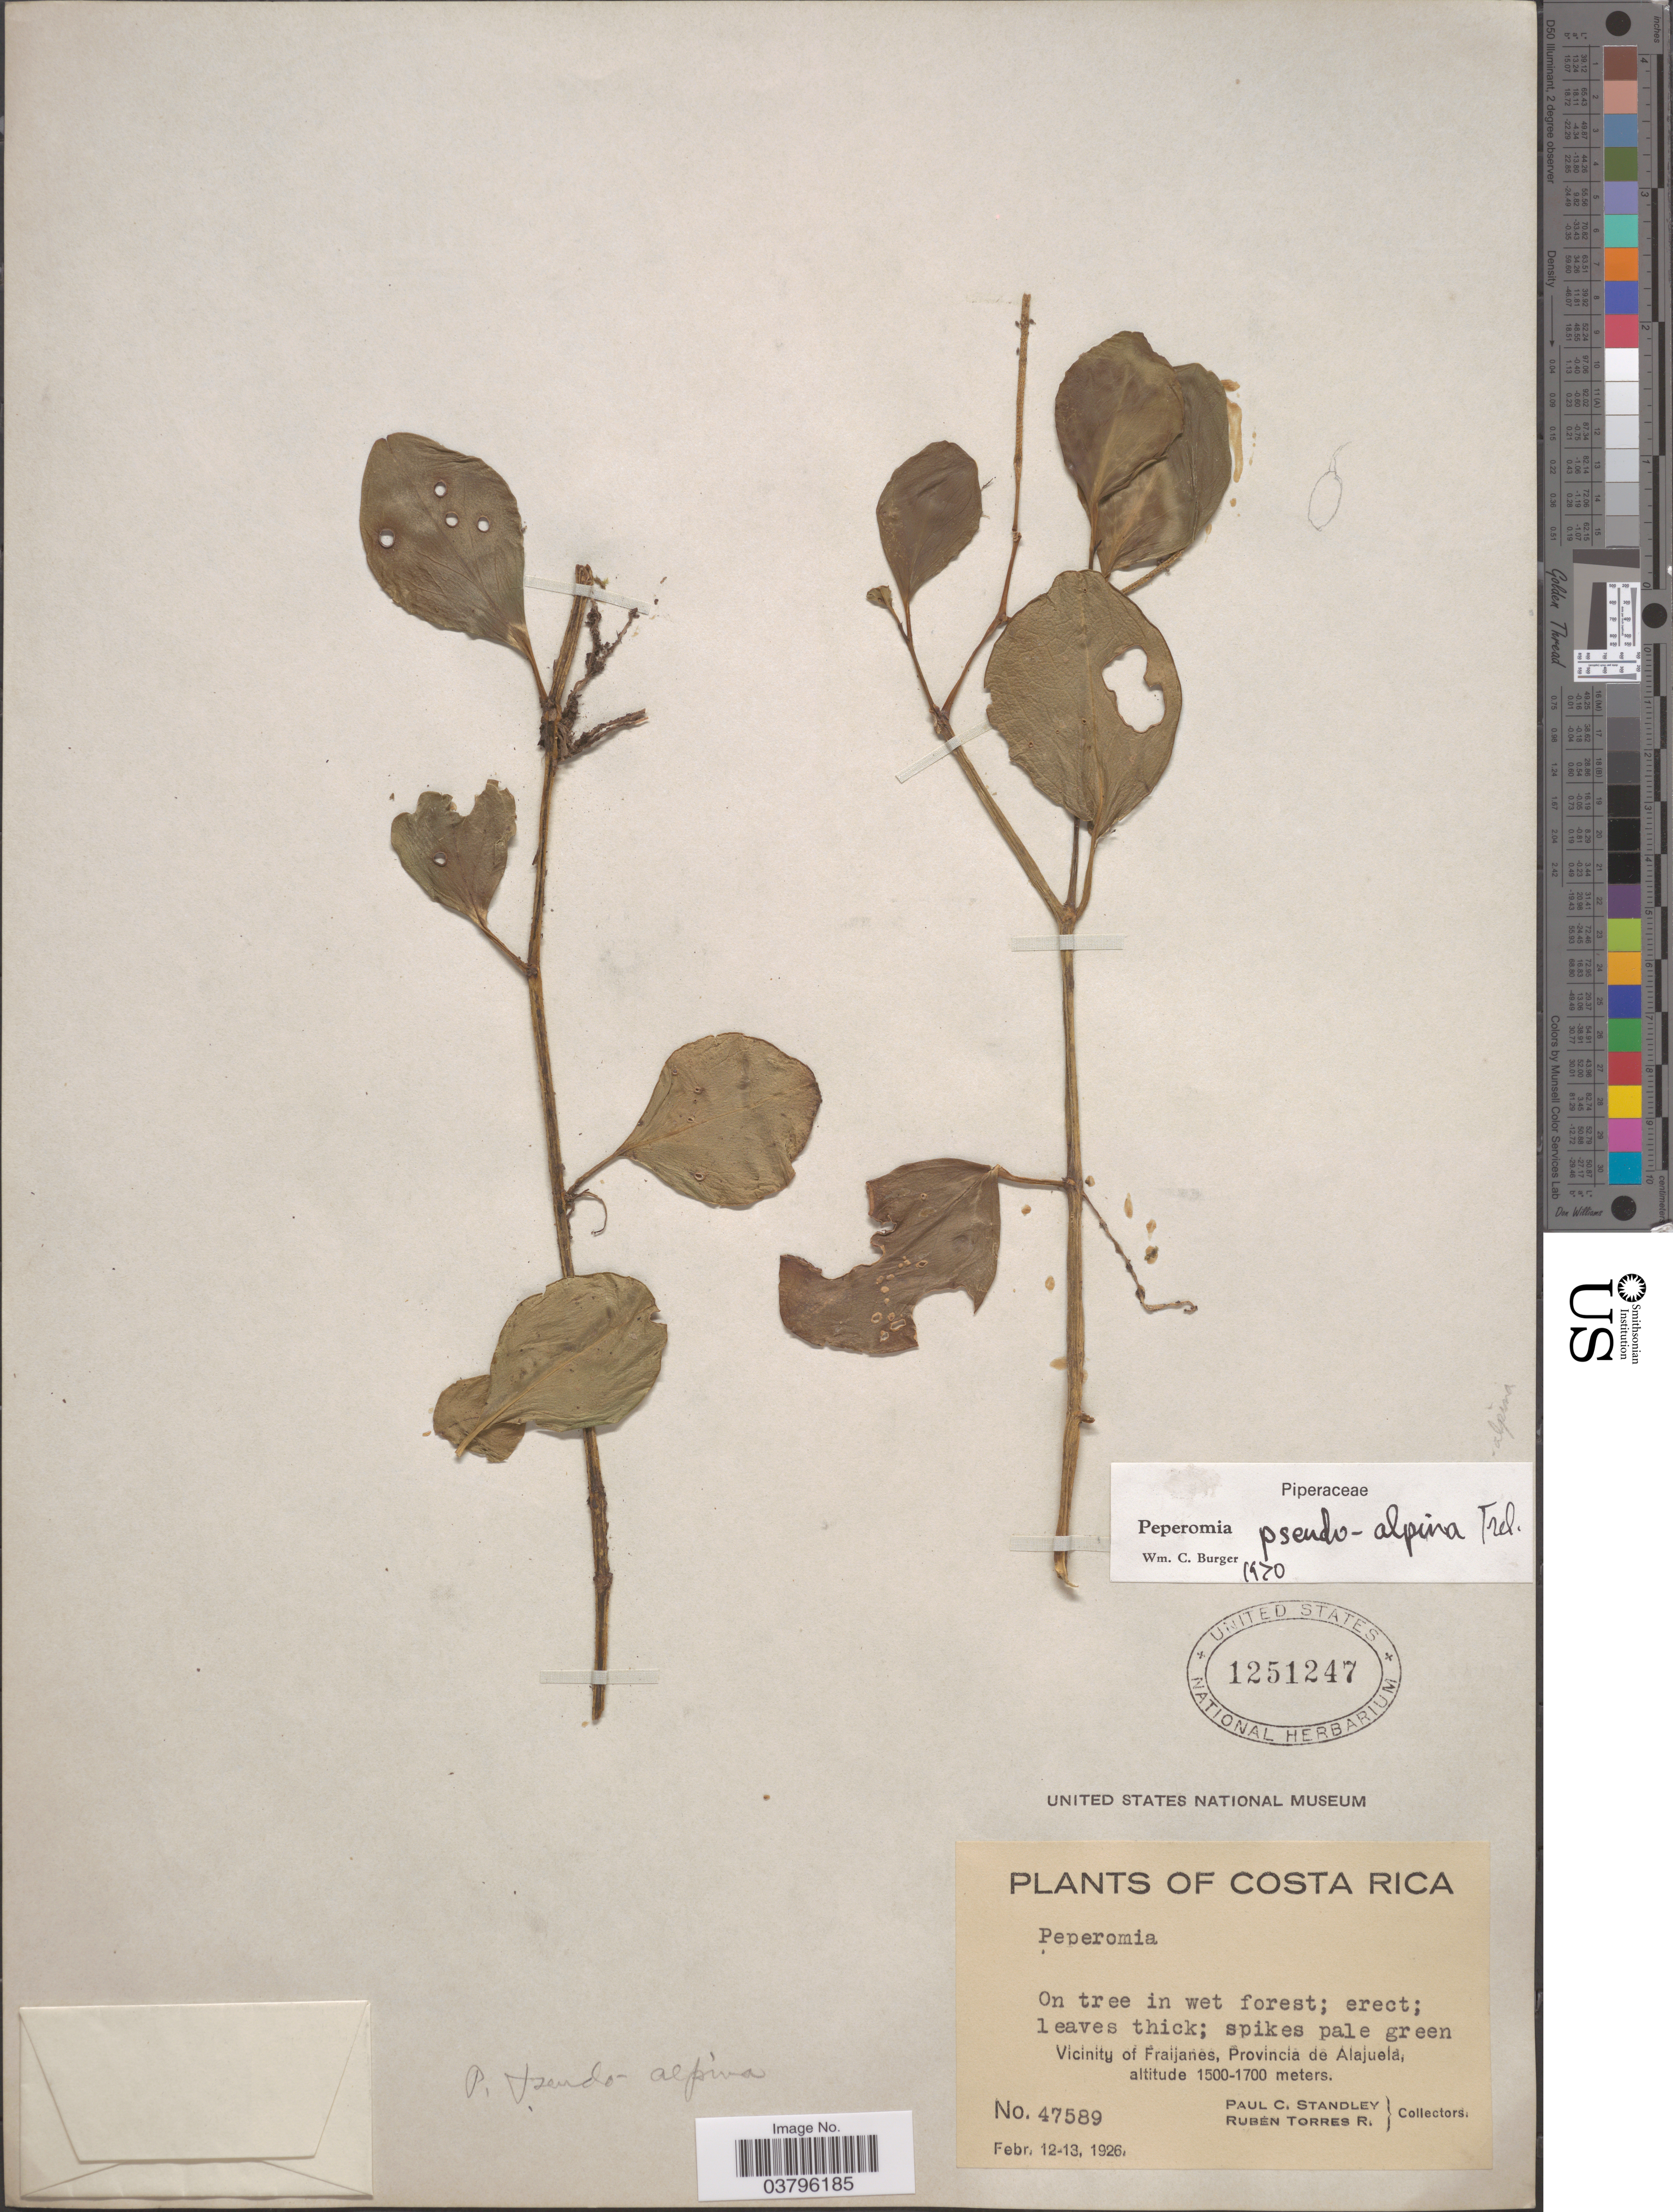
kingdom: Plantae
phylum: Tracheophyta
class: Magnoliopsida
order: Piperales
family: Piperaceae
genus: Peperomia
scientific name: Peperomia pseudoalpina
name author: Trel.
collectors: P. C. Standley & R. Torres Rojas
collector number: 47589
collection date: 1926-02-12/1926-02-13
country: Costa Rica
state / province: Alajuela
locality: Vicinity of Fraijanes.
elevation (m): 1500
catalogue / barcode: US 1251247